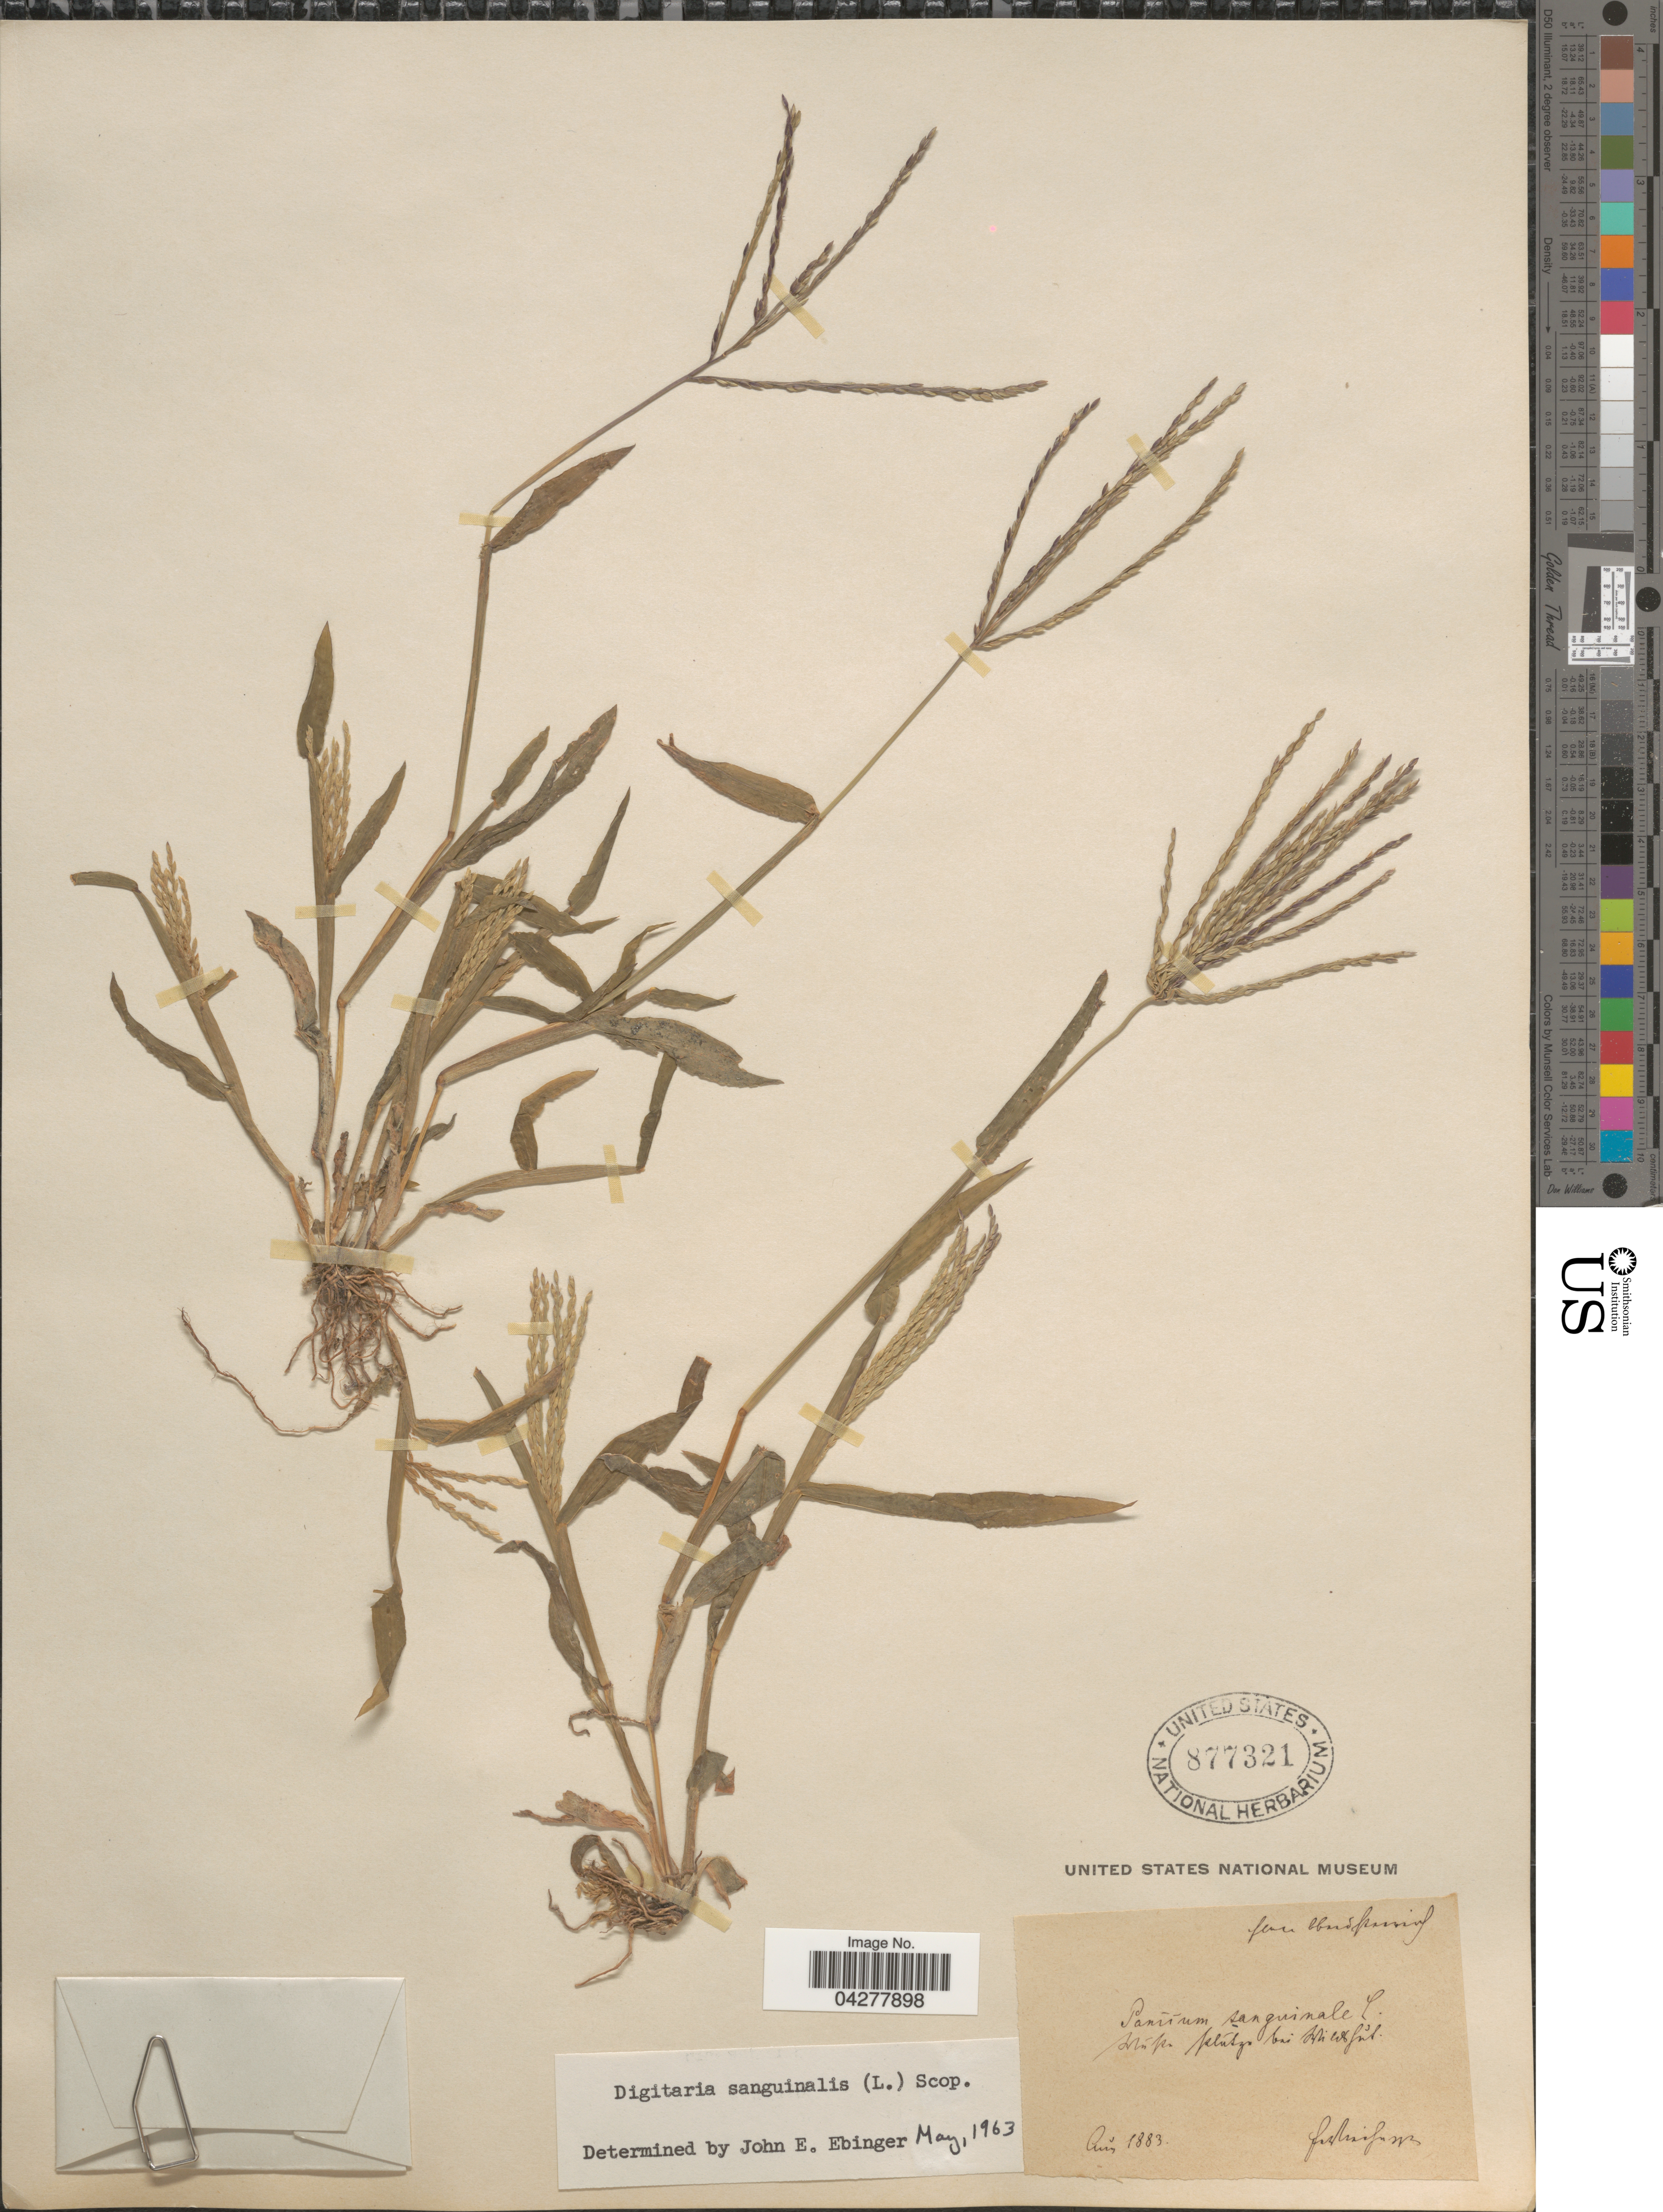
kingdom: Plantae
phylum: Tracheophyta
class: Liliopsida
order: Poales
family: Poaceae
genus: Digitaria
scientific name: Digitaria sanguinalis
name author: (L.) Scop.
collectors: F. Vierhapper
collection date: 1883-08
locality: Ober [illegible text].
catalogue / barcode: US 877321